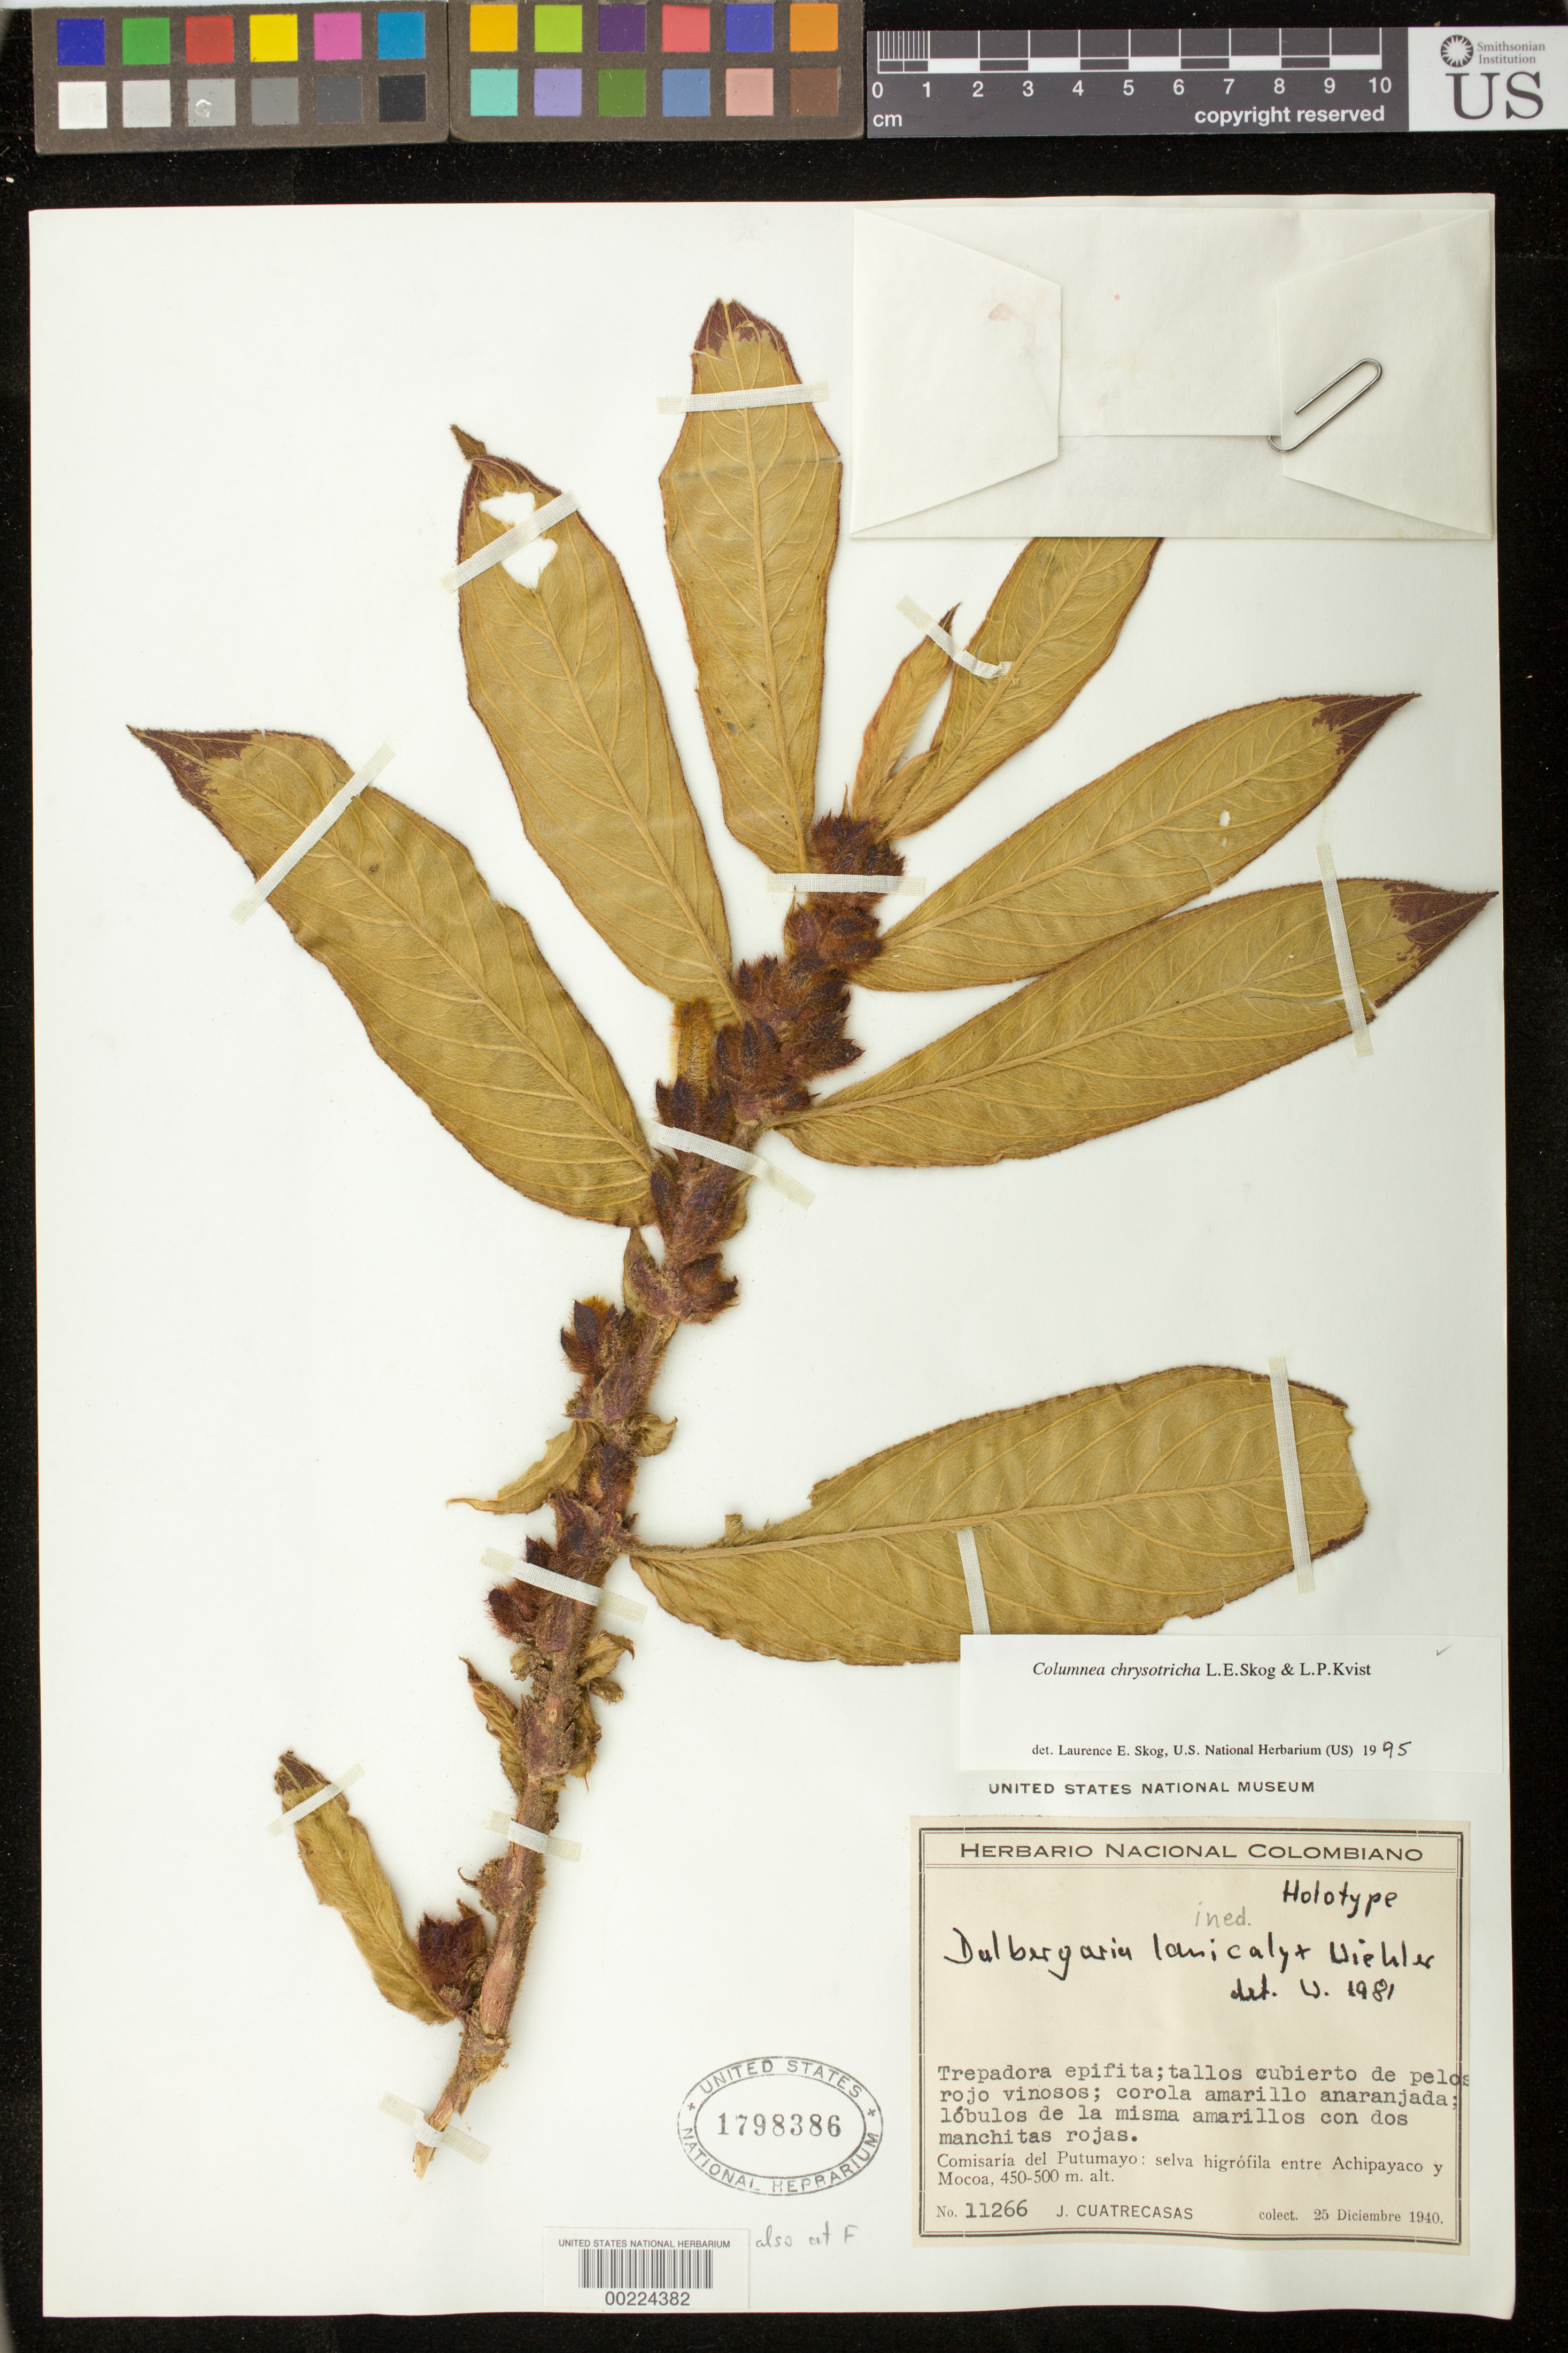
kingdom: Plantae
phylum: Tracheophyta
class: Magnoliopsida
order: Lamiales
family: Gesneriaceae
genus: Columnea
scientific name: Columnea chrysotricha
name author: L.E. Skog & L.P. Kvist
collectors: J. Cuatrecasas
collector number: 11266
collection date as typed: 25 Dec 1940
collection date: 1940-12-25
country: Colombia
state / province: Putumayo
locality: Comisaría del Putumayo: entre Achipayaco y Mocoa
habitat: Selva higrófila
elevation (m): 450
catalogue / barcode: US 1798386